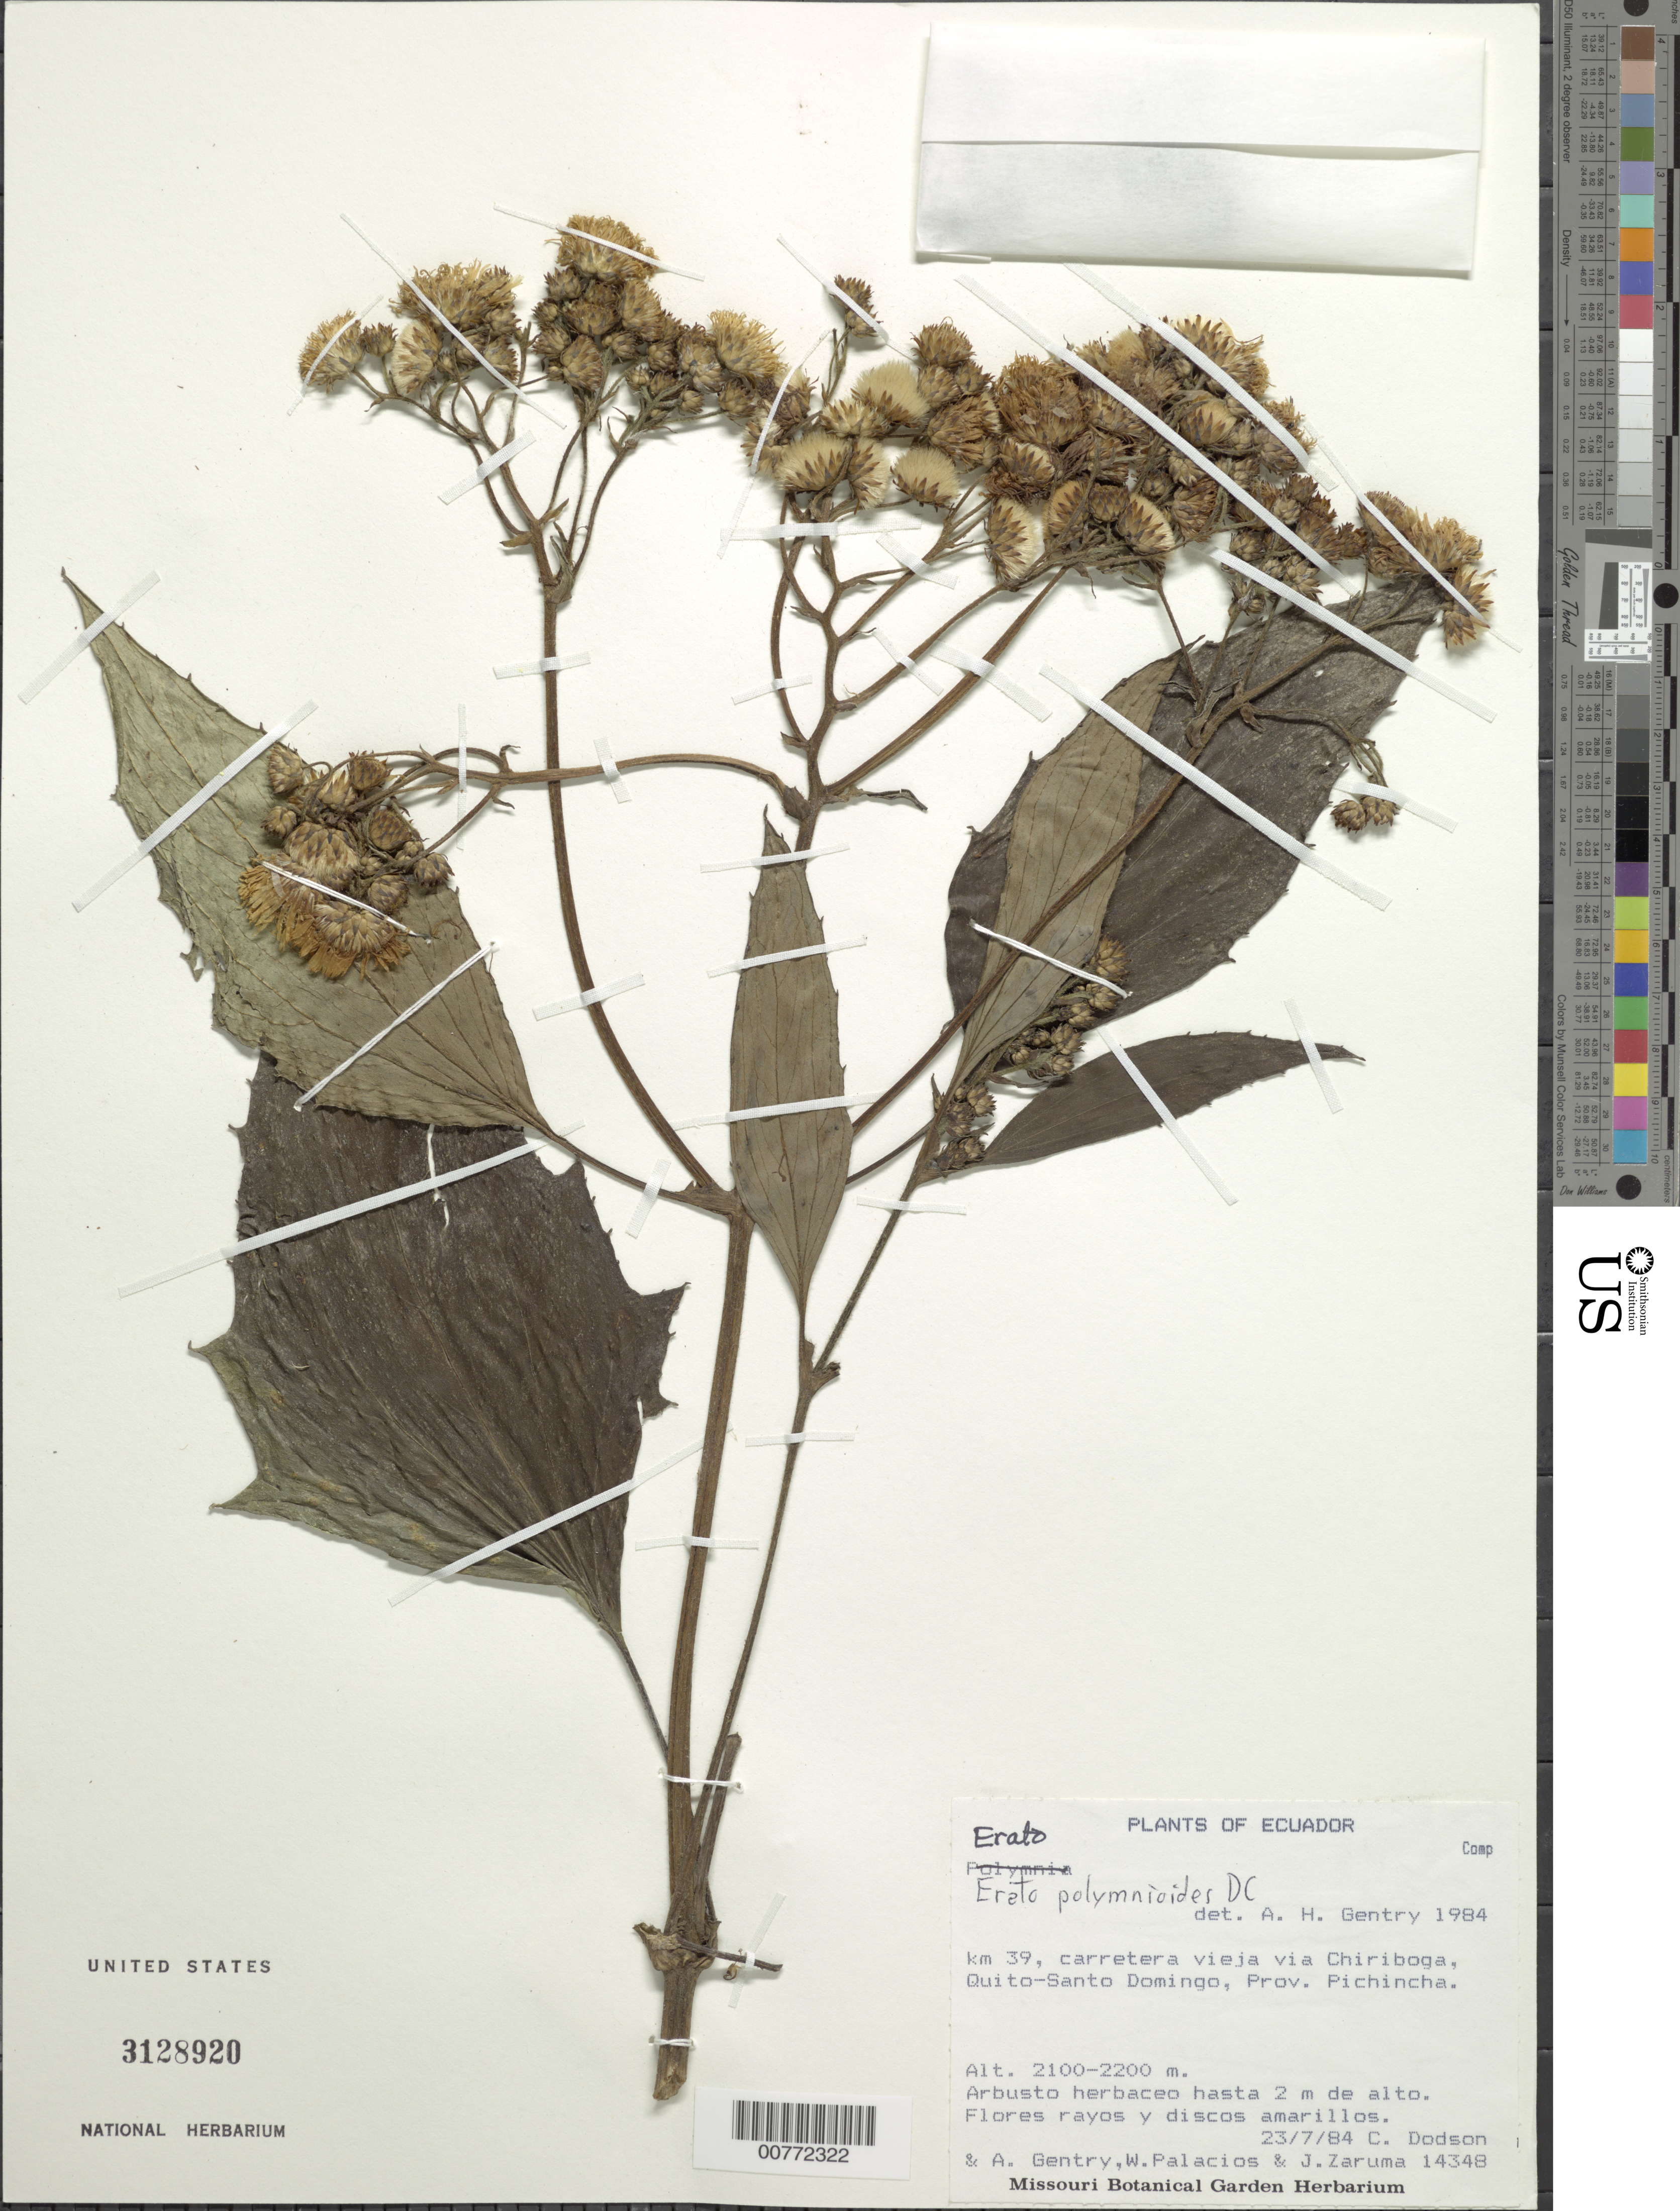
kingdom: Plantae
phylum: Tracheophyta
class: Magnoliopsida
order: Asterales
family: Asteraceae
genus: Erato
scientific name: Erato polymnioides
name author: DC.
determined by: Gentry, A. H.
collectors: C. H. Dodson, A. H. Gentry, W. Palacios & J. Zaruma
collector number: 14348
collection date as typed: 23 July 1984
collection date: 1984-07-23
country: Ecuador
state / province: Pichincha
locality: Carretera vieja via Chiriboga, km 39, Quito-Santo Domingo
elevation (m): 2100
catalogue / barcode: US 3128920